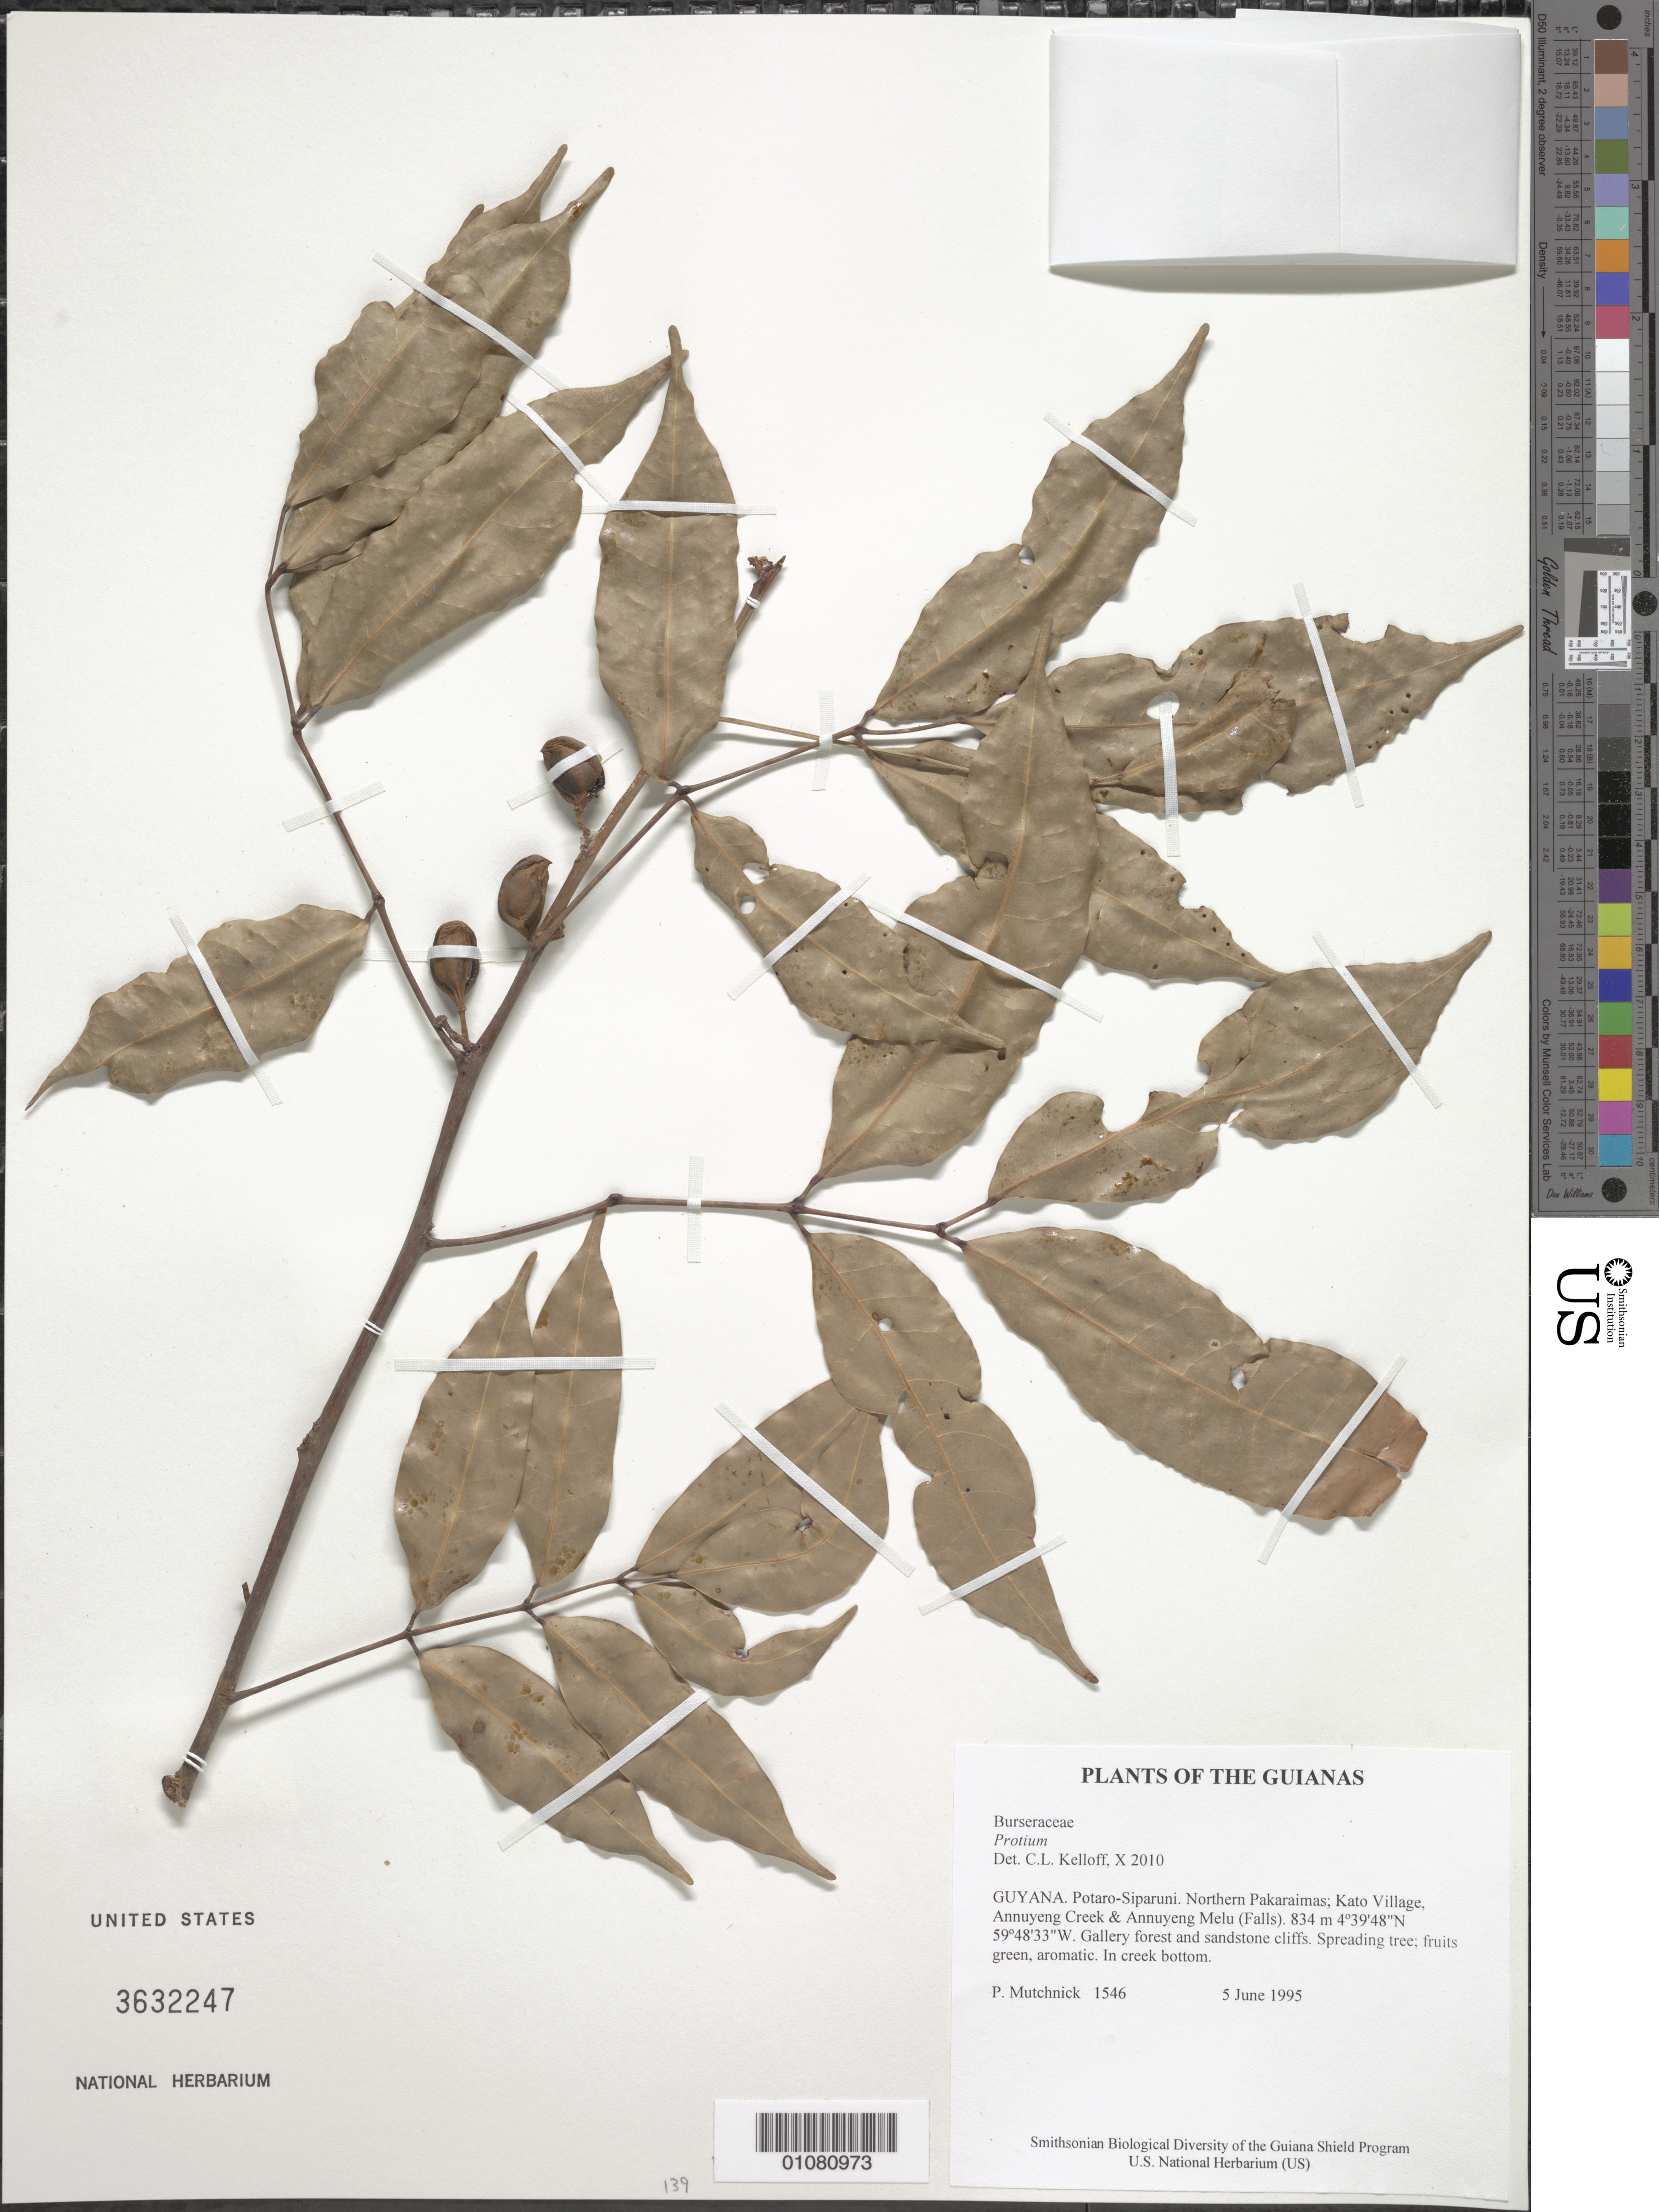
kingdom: Plantae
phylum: Tracheophyta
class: Magnoliopsida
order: Sapindales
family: Burseraceae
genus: Protium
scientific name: Protium heptaphyllum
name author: (Aubl.) Marchand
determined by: Daly, D.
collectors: P. Mutchnick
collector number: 1546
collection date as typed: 5 June 1995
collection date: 1995-06-05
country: Guyana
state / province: Potaro-Siparuni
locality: Northern Pakaraimas; Kato Village, Annuyeng Creek & Annuyeng Melu (Falls)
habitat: Gallery forest and sandstone cliffs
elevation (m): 834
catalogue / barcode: US 3632247